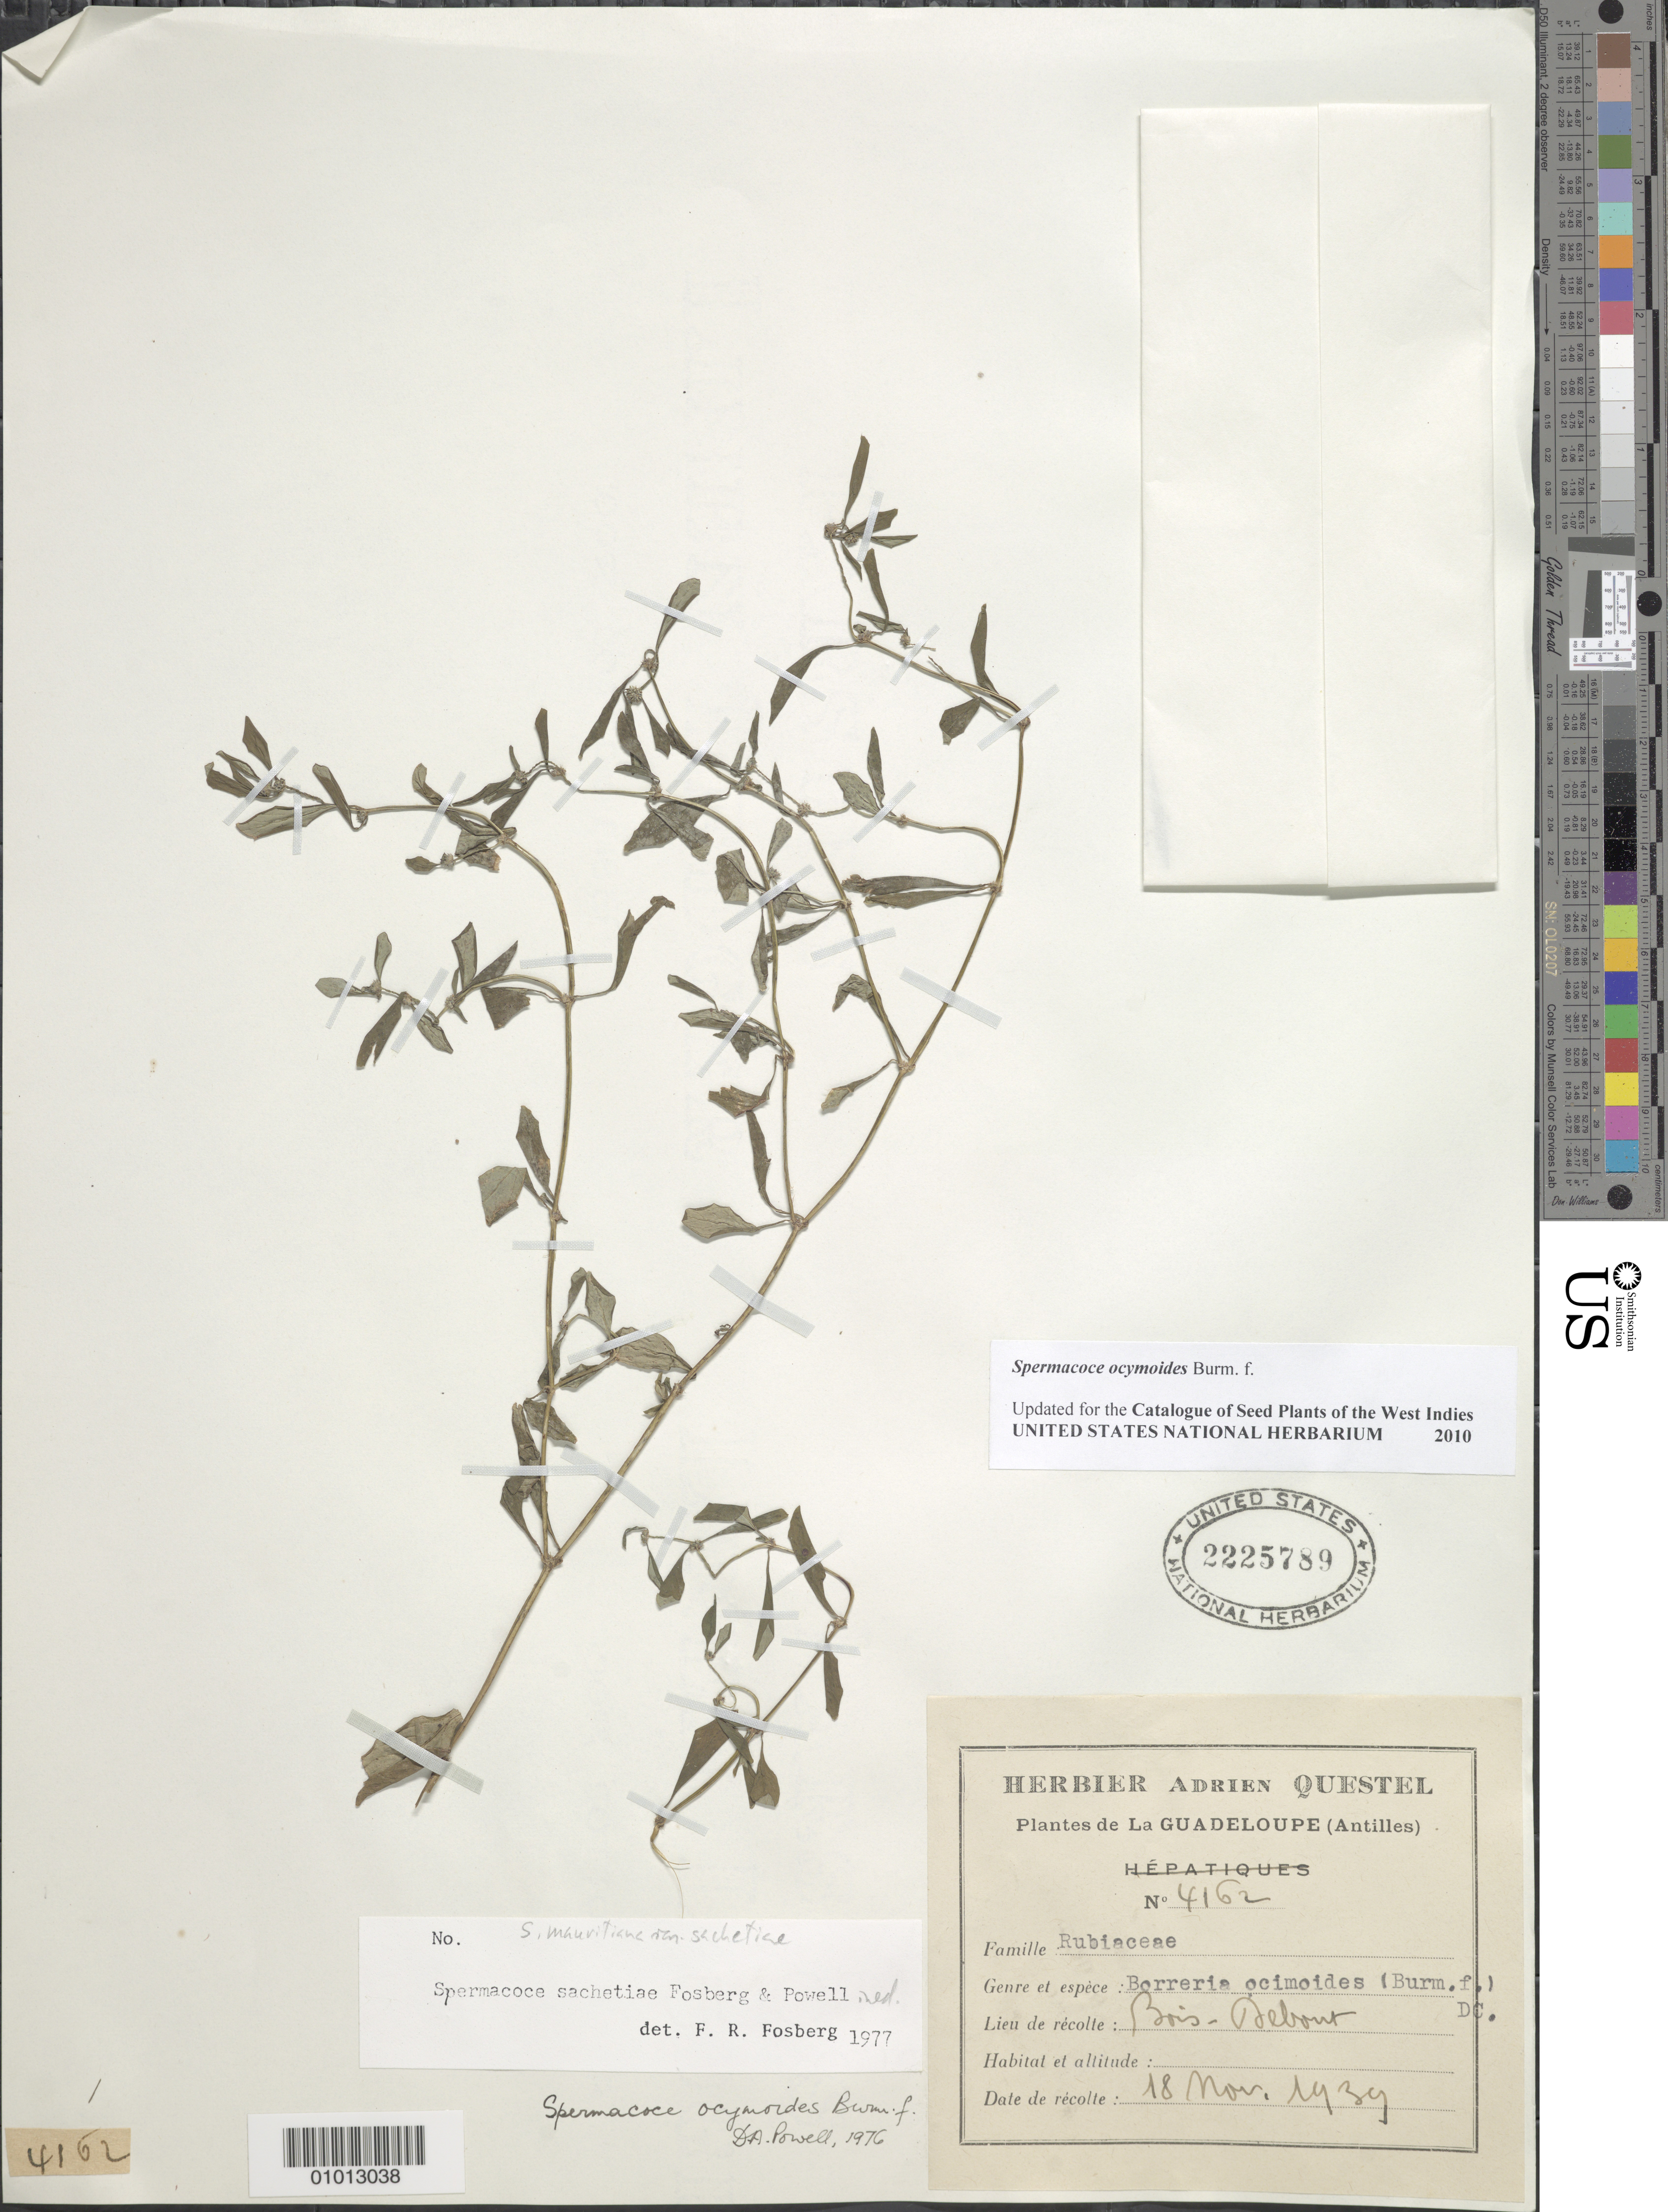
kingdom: Plantae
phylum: Tracheophyta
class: Magnoliopsida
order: Gentianales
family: Rubiaceae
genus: Spermacoce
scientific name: Spermacoce ocymoides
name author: Burm. f.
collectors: A. Questel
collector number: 4162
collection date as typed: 18 Nov 1939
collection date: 1939-11-18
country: Guadeloupe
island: Basse Terre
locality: Bois-Debout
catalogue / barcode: US 2225789